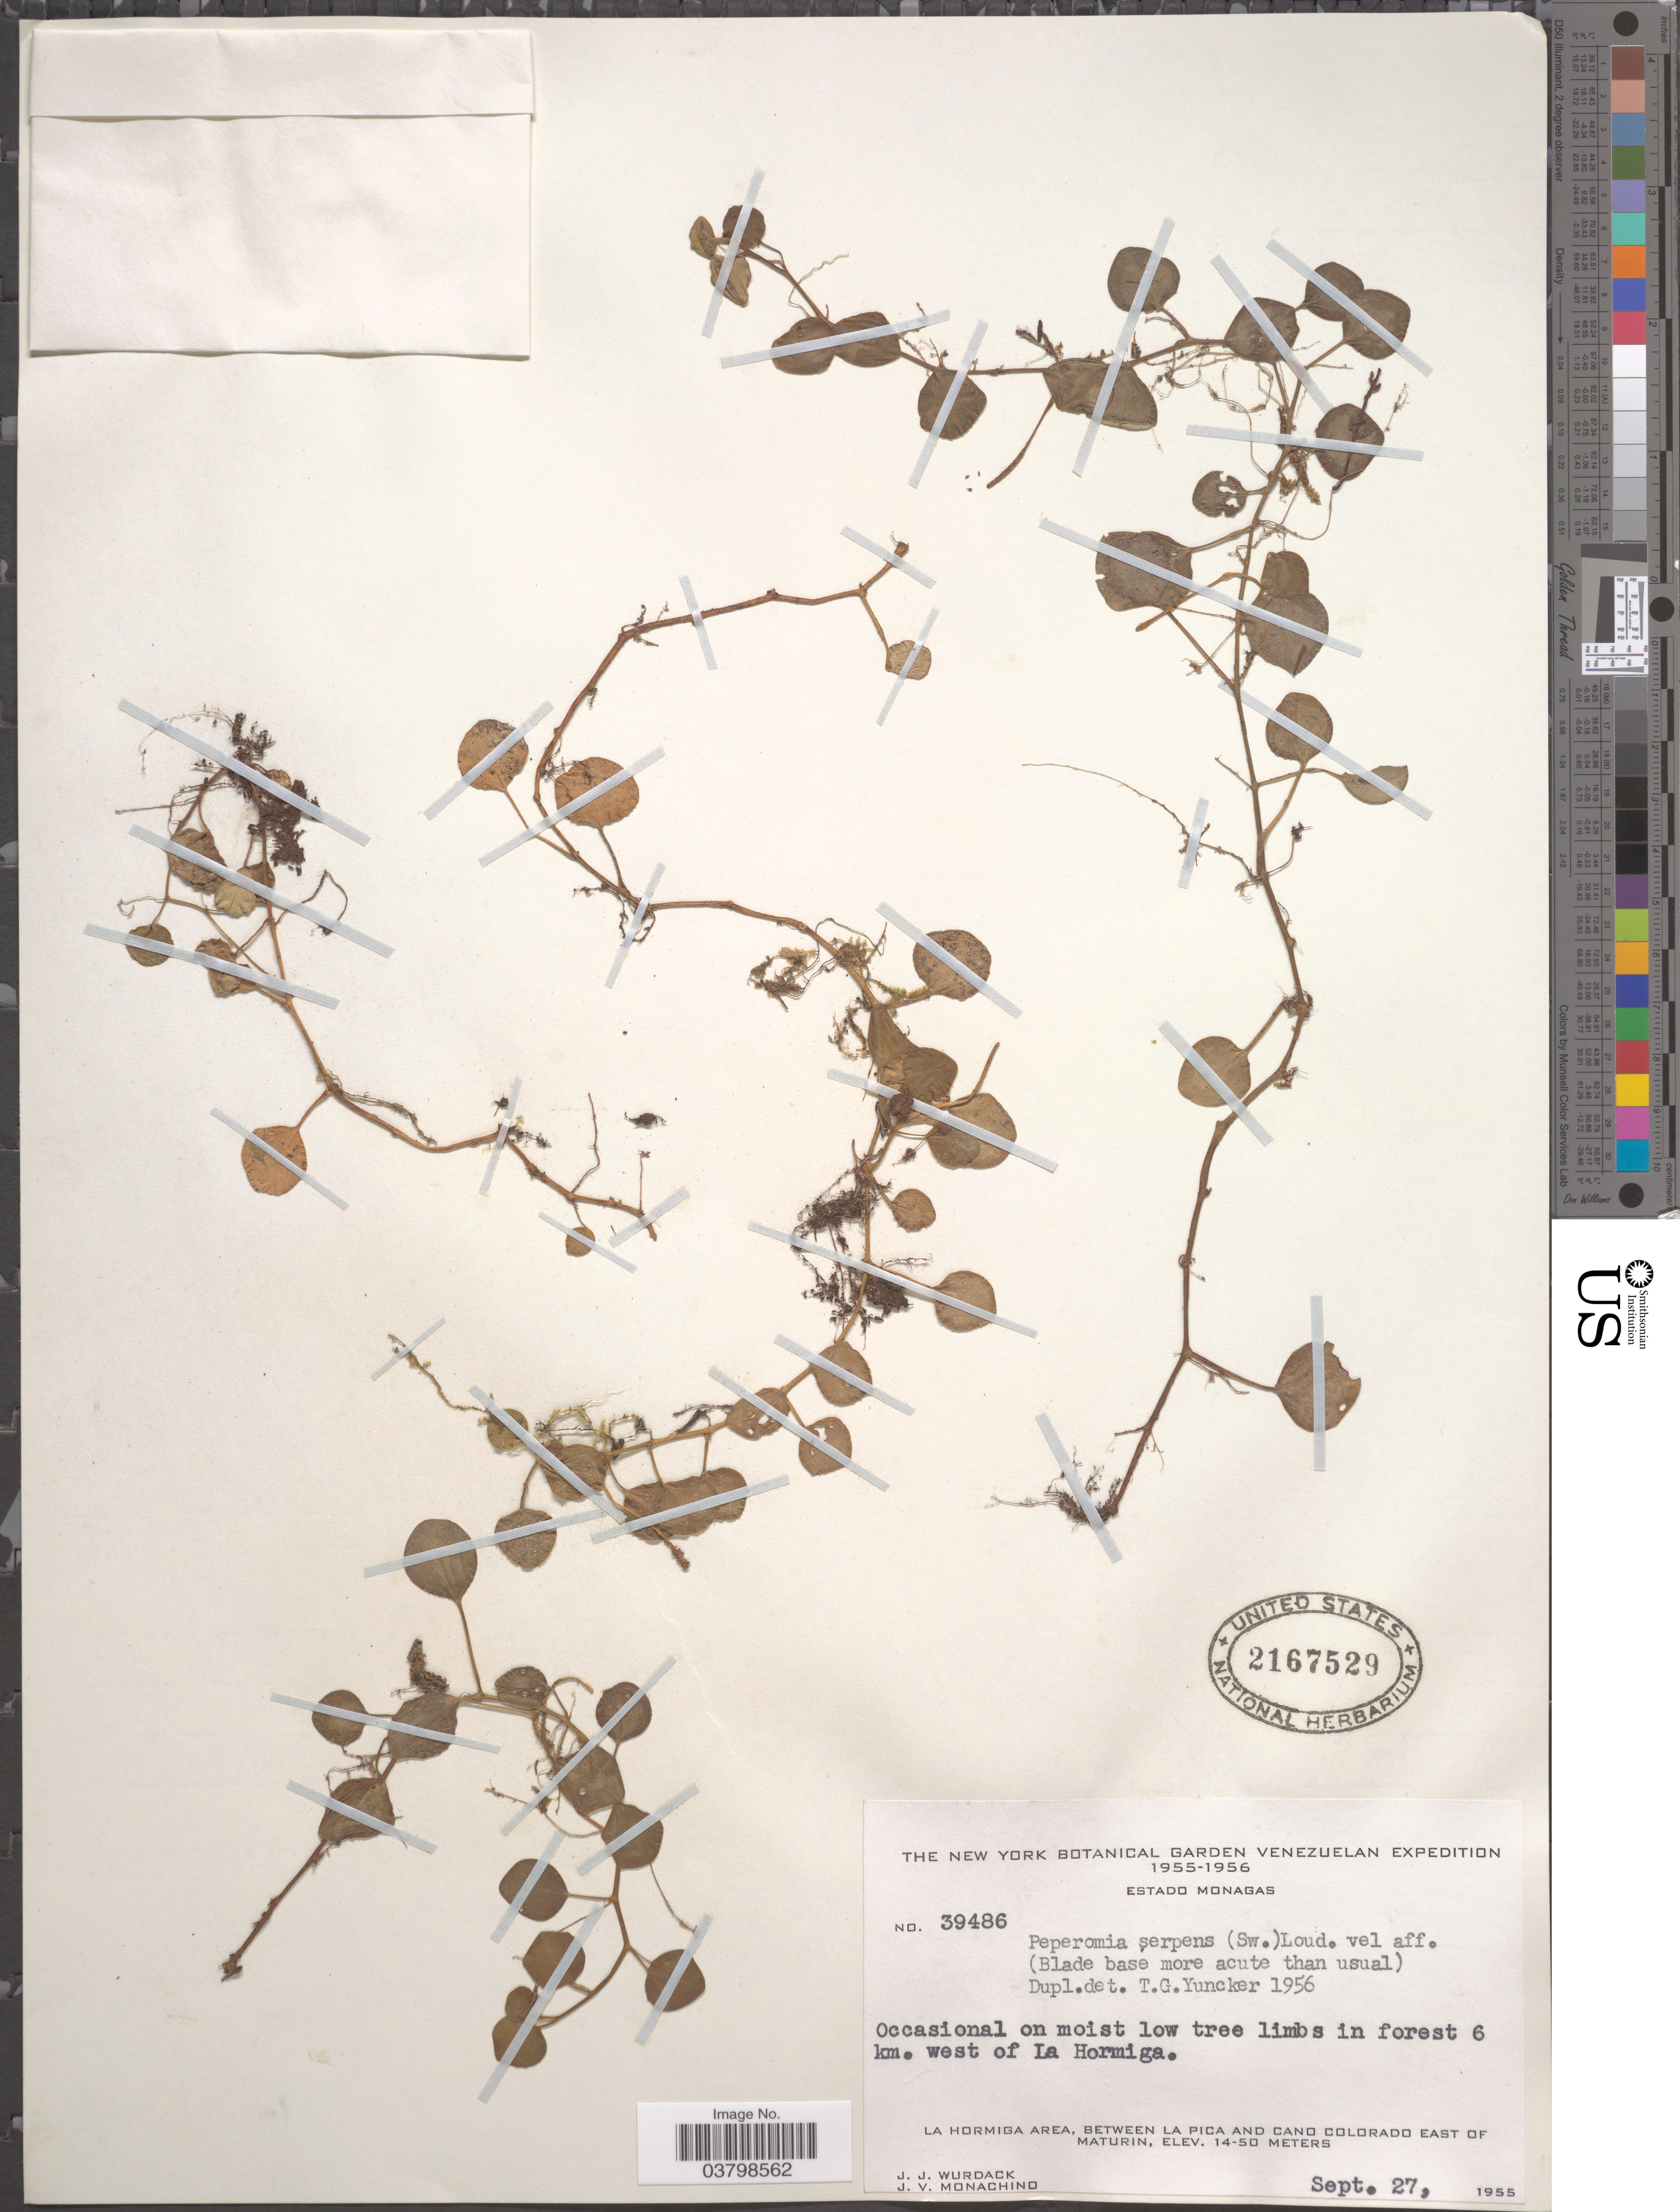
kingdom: Plantae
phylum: Tracheophyta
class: Magnoliopsida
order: Piperales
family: Piperaceae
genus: Peperomia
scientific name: Peperomia serpens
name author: (Sw.) Loudon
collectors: J. J. Wurdack & J. V. Monachino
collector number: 39486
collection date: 1955-09-27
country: Venezuela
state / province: Monagas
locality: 6 km. west of La Hormiga. La Hormiga Area, between La Pica and Cano Colorado East of Maturin.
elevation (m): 14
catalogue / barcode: US 2167529